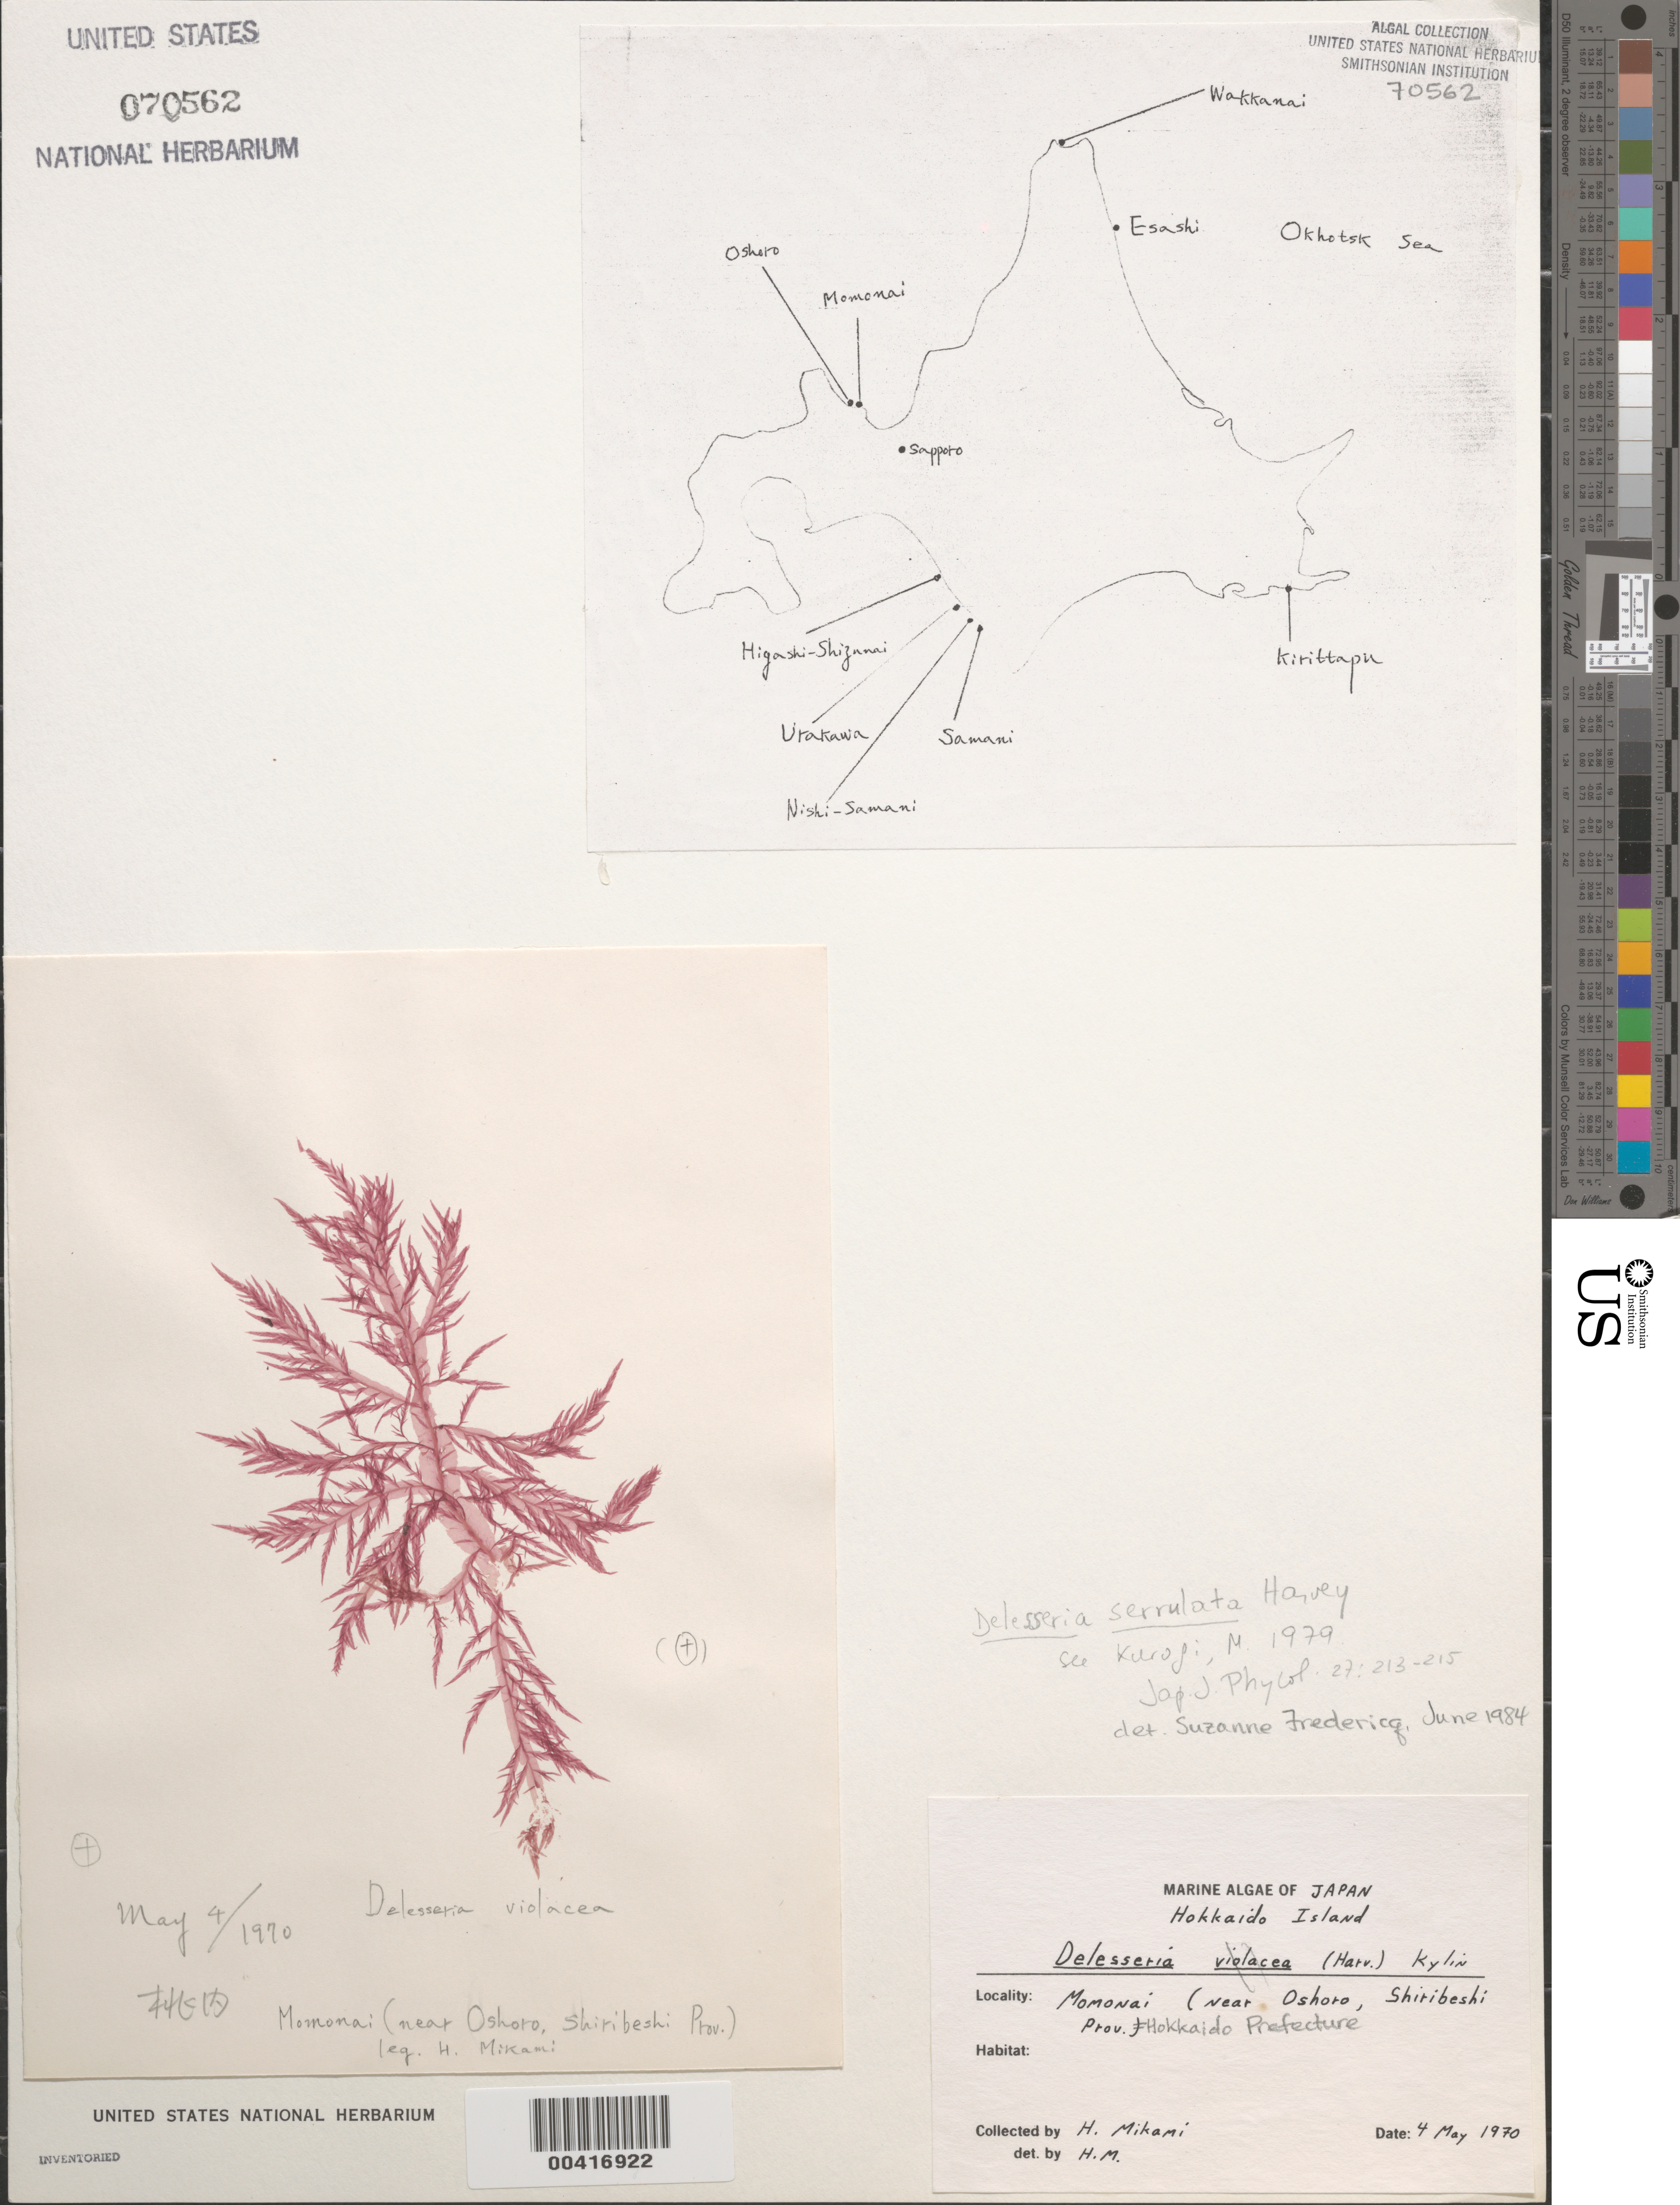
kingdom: Plantae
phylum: Rhodophyta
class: Florideophyceae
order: Ceramiales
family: Delesseriaceae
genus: Cumathamnion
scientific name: Cumathamnion serrulatum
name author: (Harvey) M.J. Wynne & G.W. Saunders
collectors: H. Mikami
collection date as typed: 04 May 1970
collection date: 1970-05-04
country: Japan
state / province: Hokkaido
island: Hokkaido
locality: Momonai, near Oshoro, Shiribeshi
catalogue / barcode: US 70562